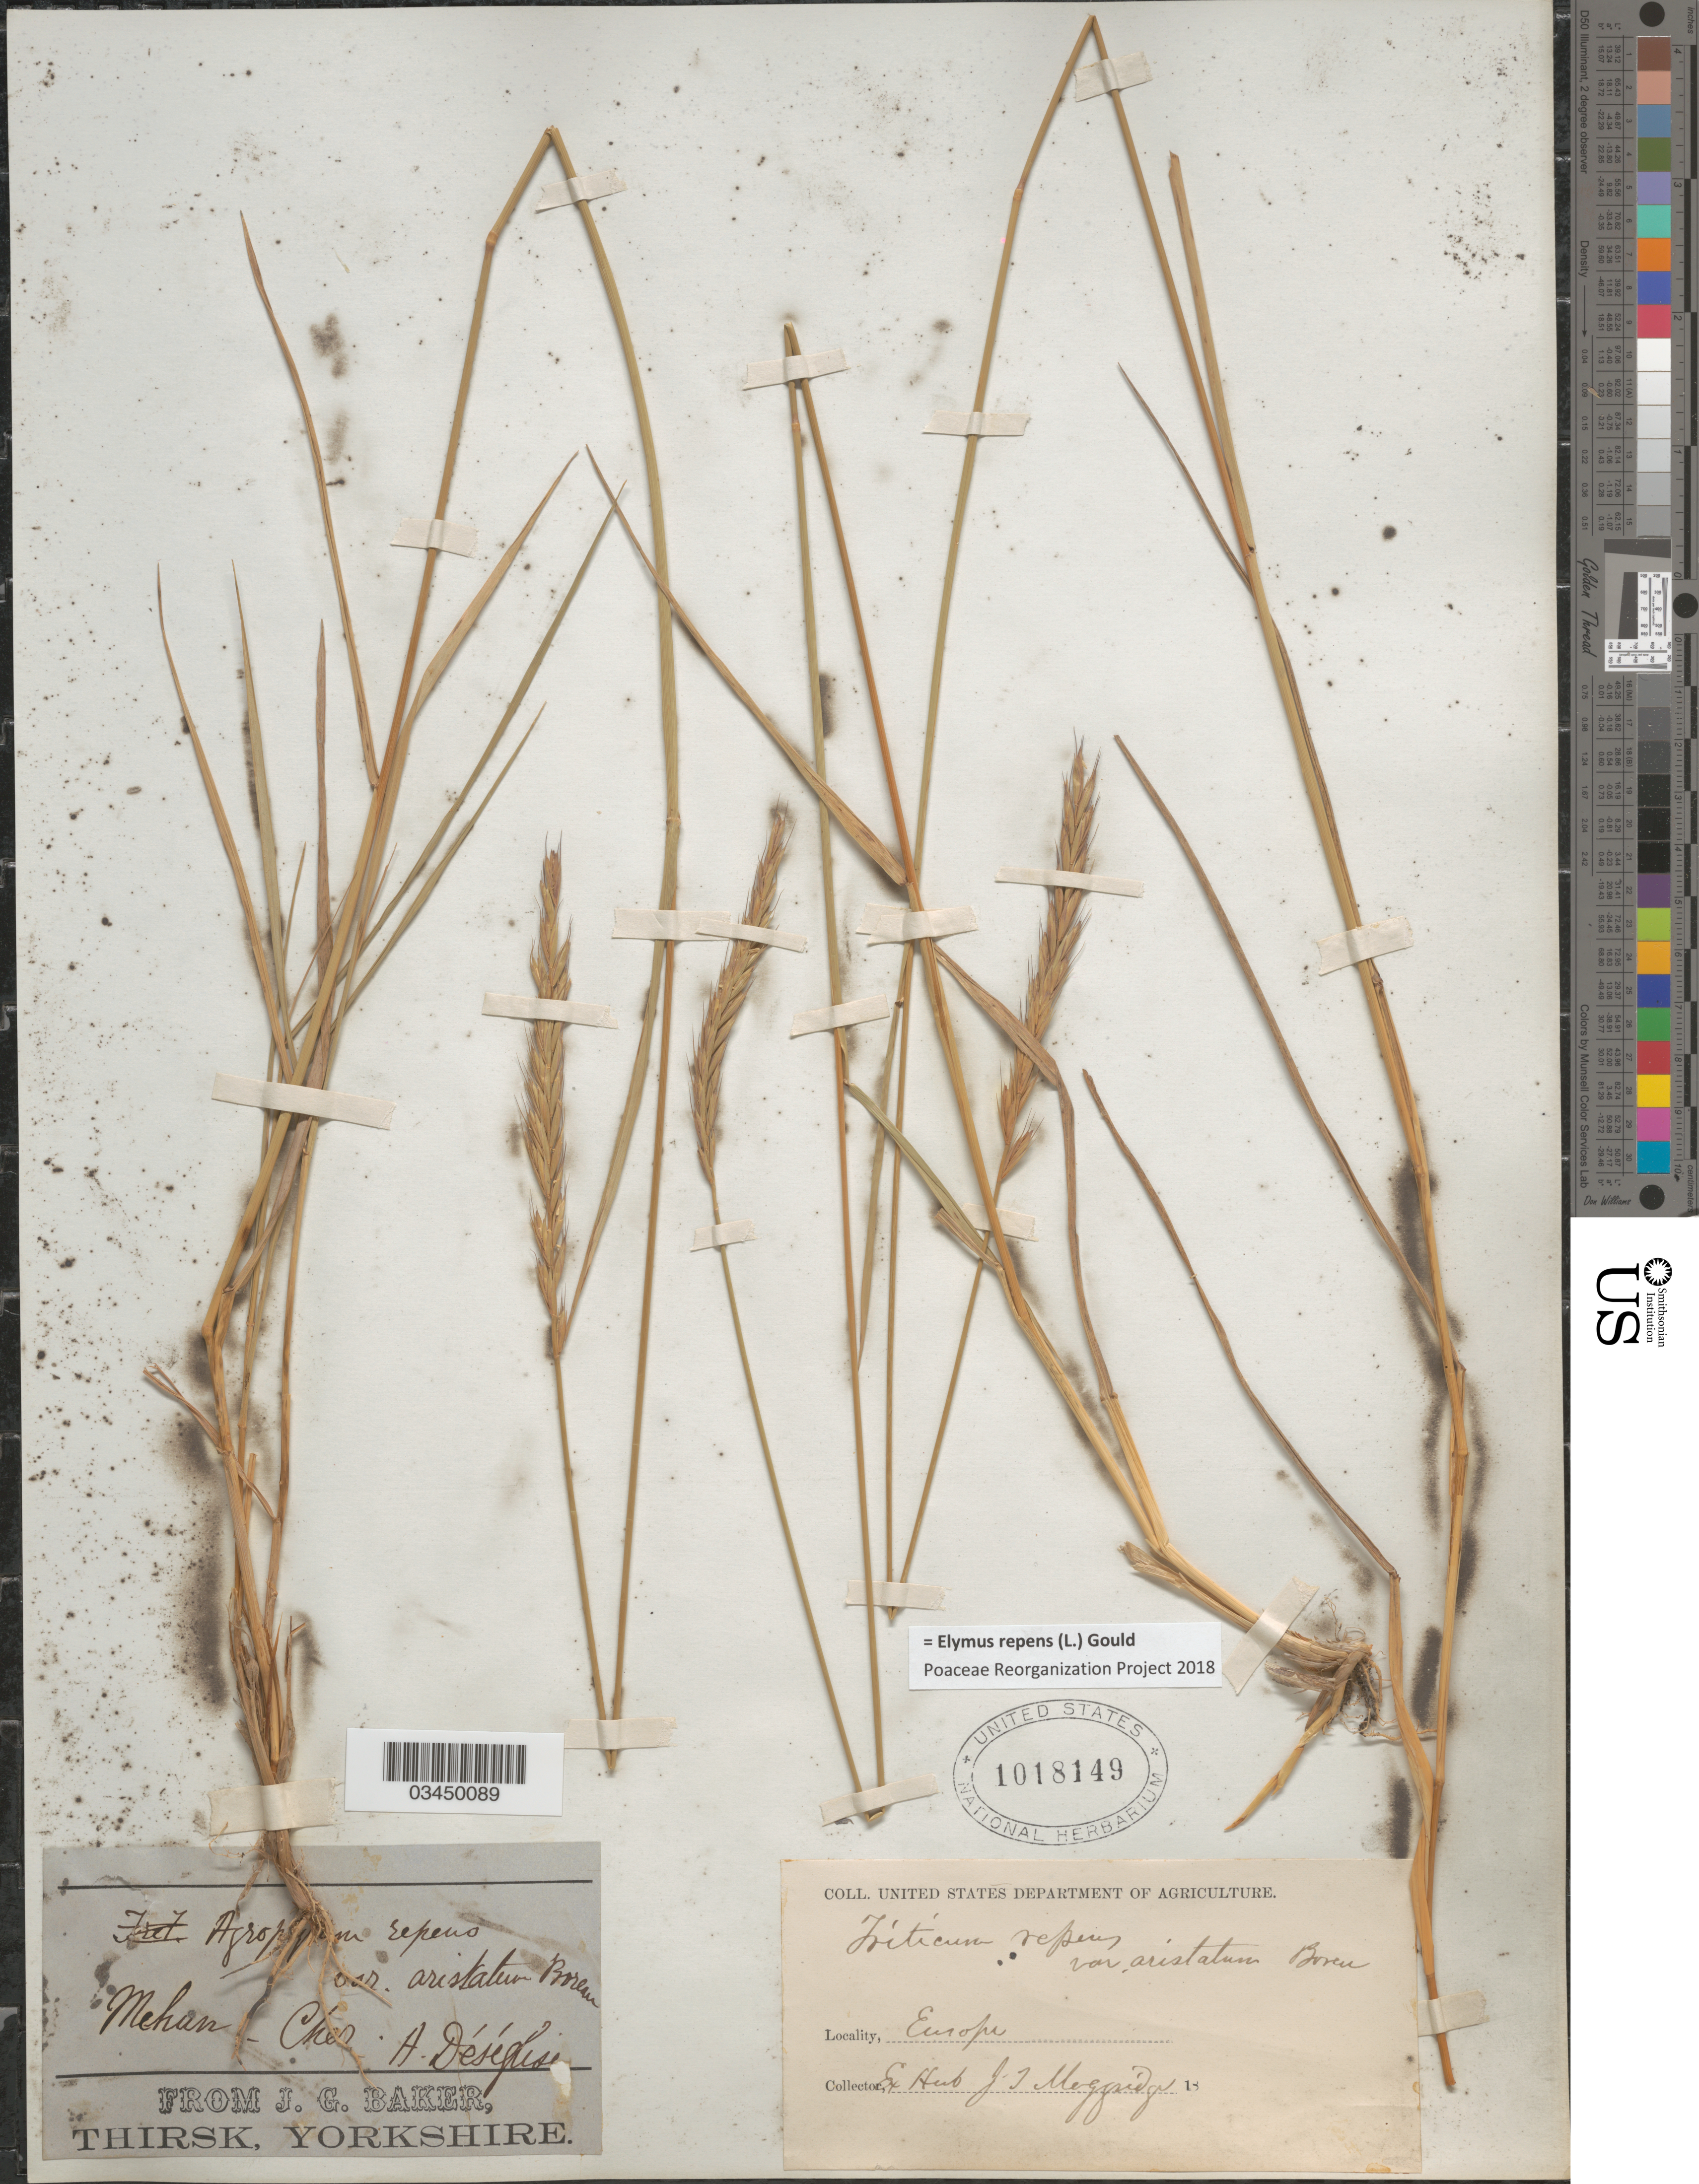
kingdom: Plantae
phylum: Tracheophyta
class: Liliopsida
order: Poales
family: Poaceae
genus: Elymus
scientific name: Elymus repens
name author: (L.) Gould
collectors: A. Deseglise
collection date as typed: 18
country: France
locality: Mehun. Cher. Europe.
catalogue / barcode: US 1018149